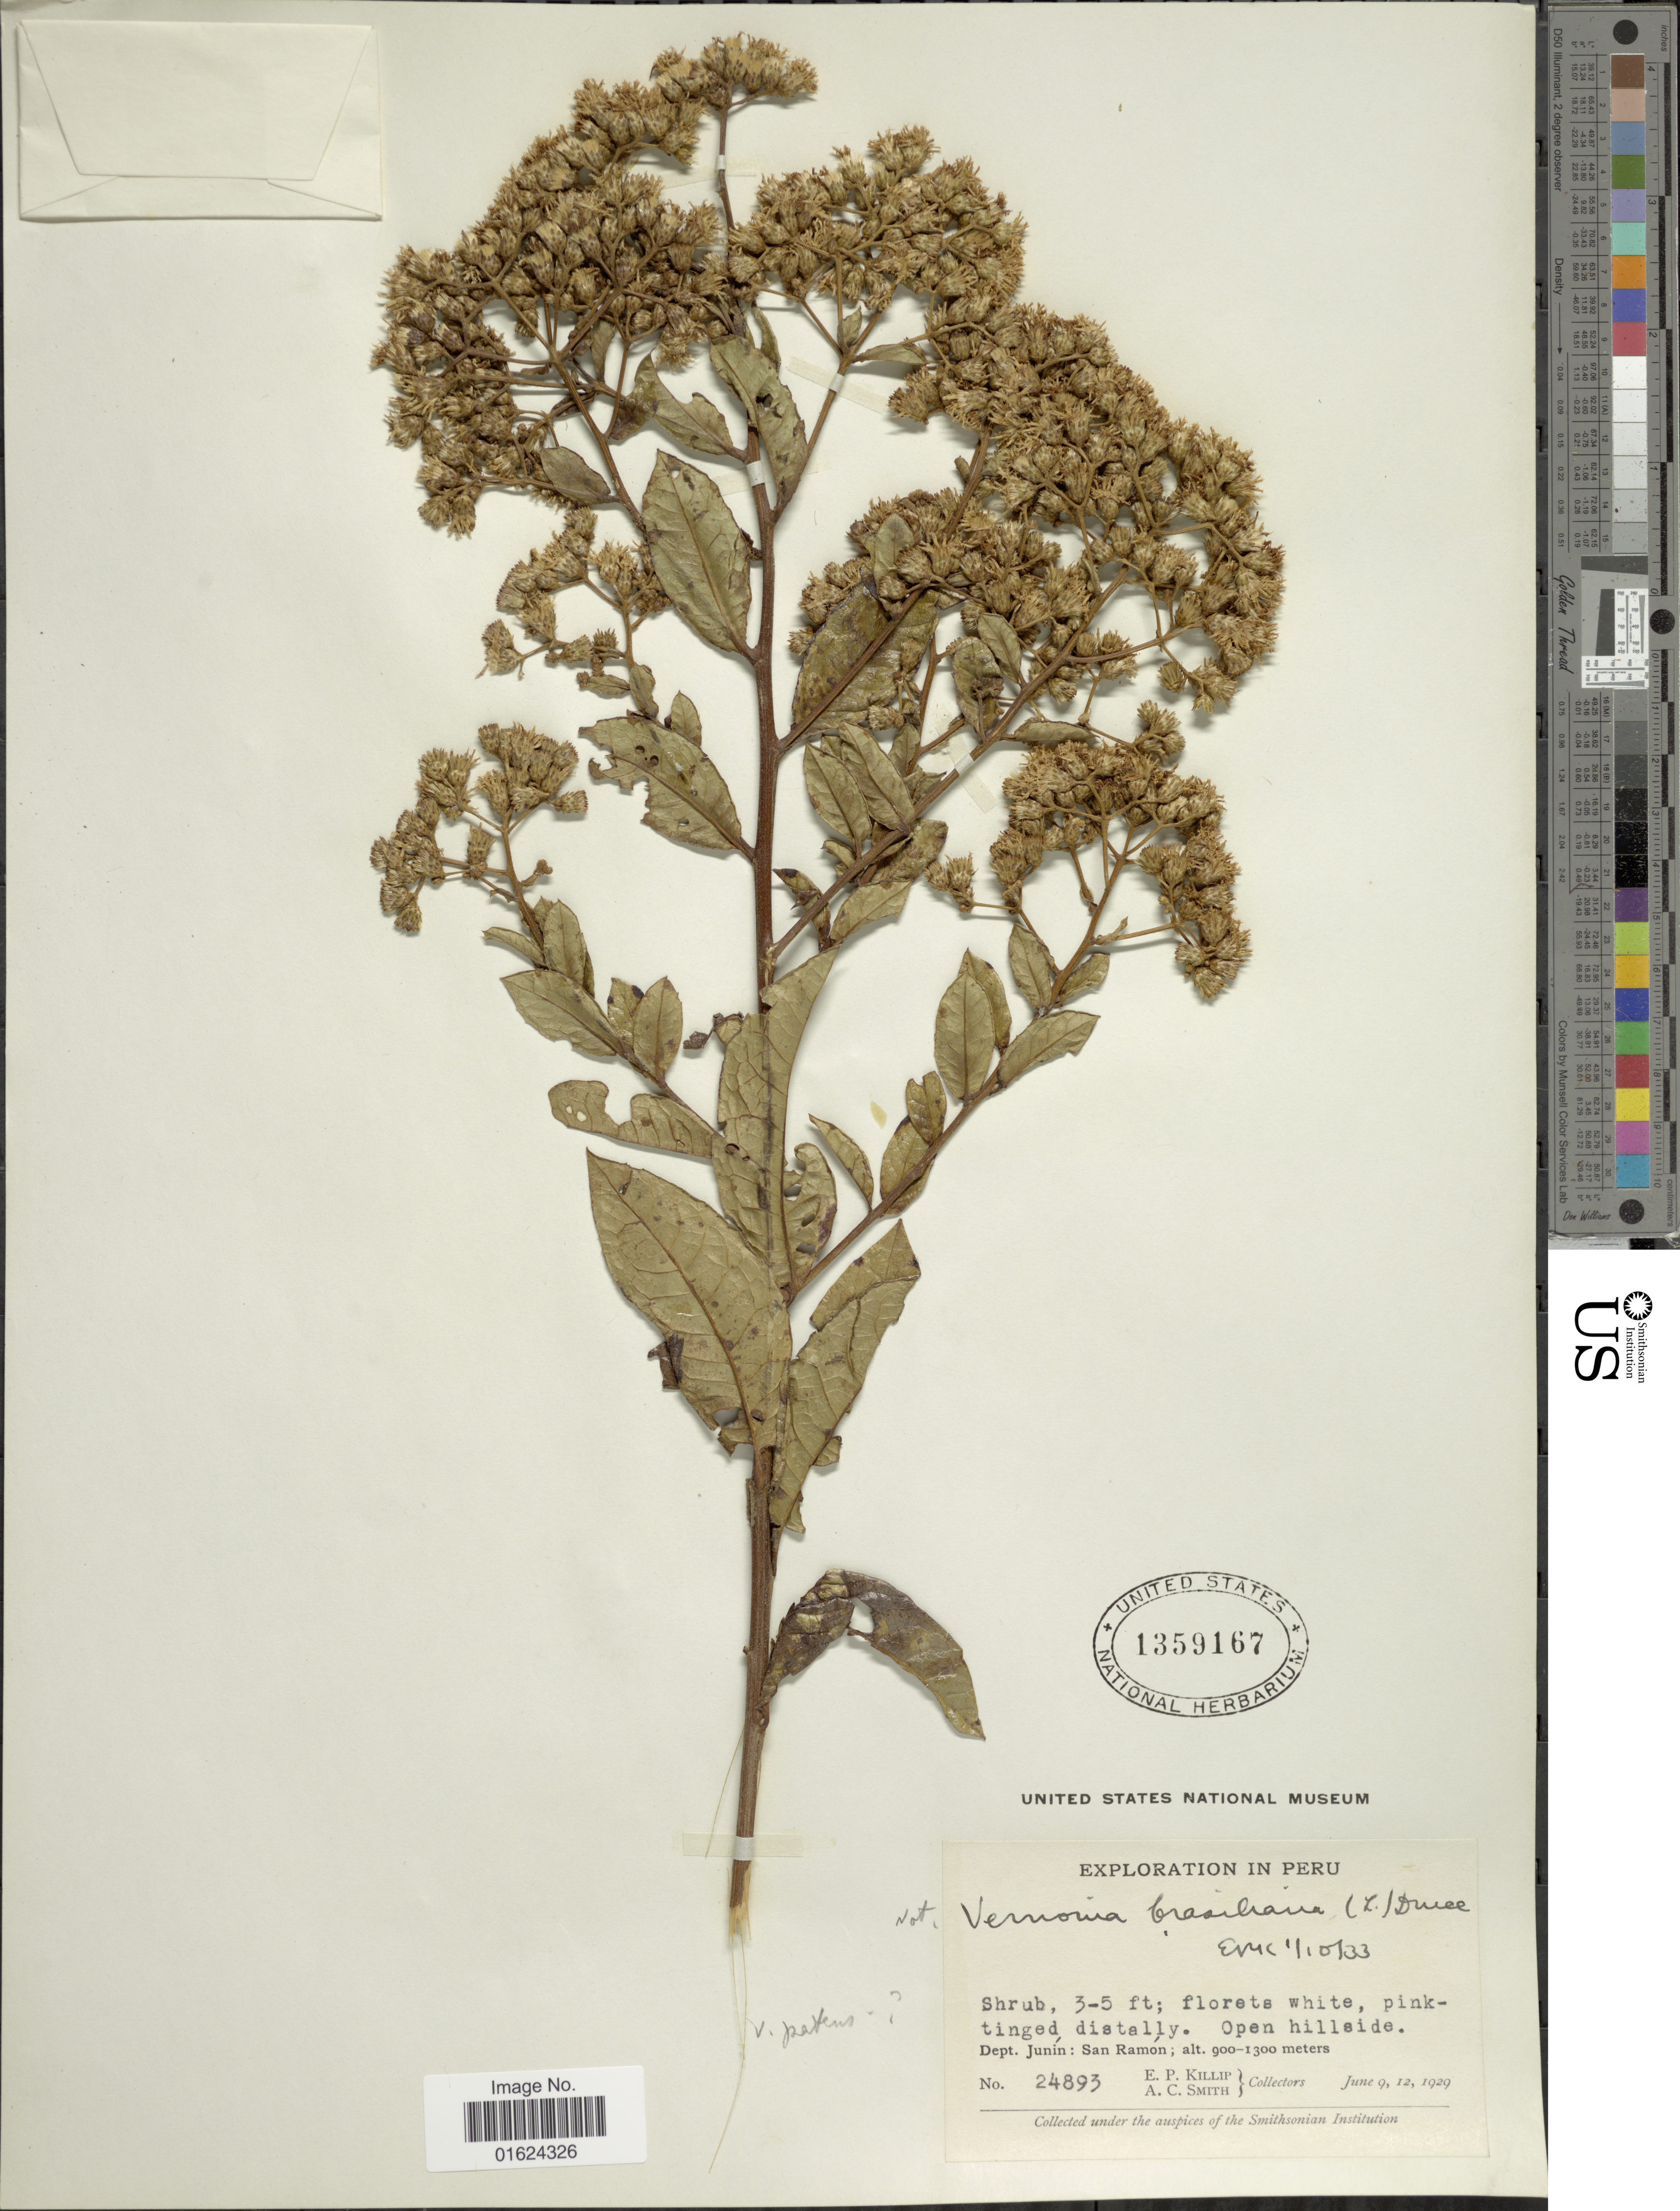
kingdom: Plantae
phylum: Tracheophyta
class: Magnoliopsida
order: Asterales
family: Asteraceae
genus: Vernonia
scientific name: Vernonia brasiliana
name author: (L.) Druce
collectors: E. P. Killip & A. C. Smith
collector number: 24893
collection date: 1929-06-09/1929-06-12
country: Peru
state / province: Junín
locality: Peru, Dept. Junin: San Ramon.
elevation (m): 900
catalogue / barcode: US 1359167